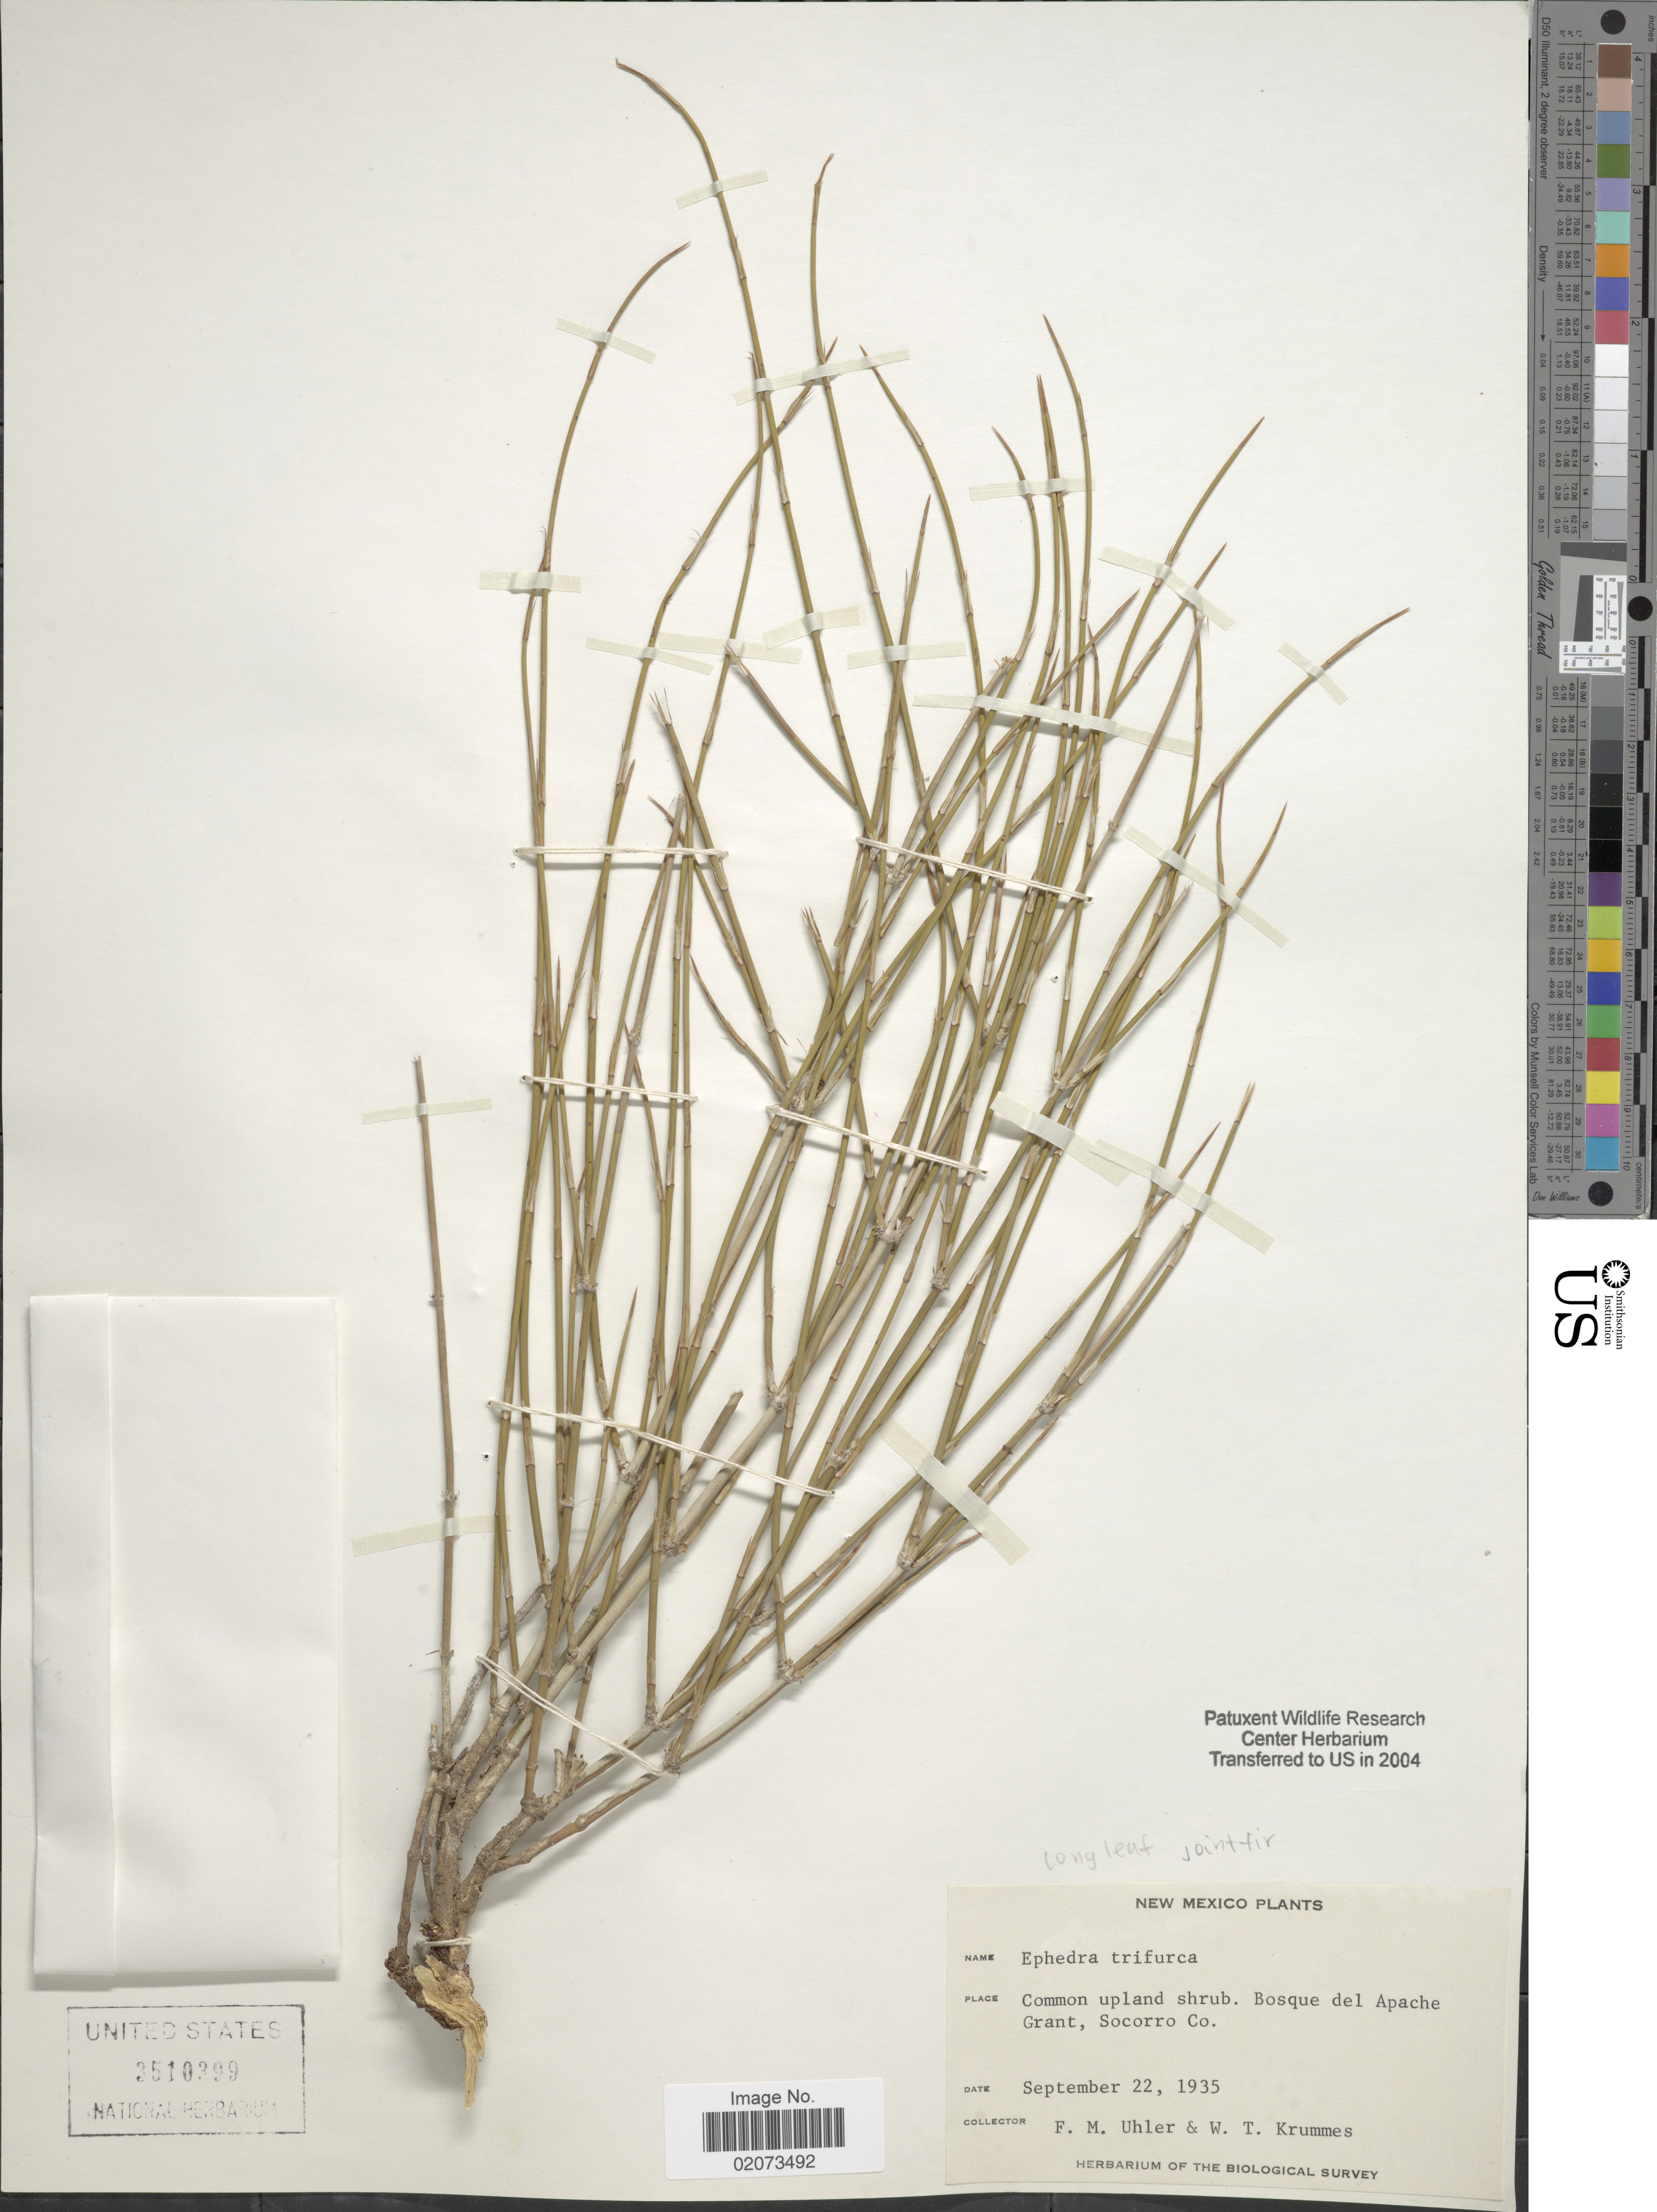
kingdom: Plantae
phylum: Tracheophyta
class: Gnetopsida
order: Ephedrales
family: Ephedraceae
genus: Ephedra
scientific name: Ephedra trifurca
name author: Torr. ex S. Watson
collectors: F. M. Uhler & W. Krummes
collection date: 1935-09-22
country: United States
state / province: New Mexico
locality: Bosque del Apache Grant, Socorro Co.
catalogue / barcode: US 3510399